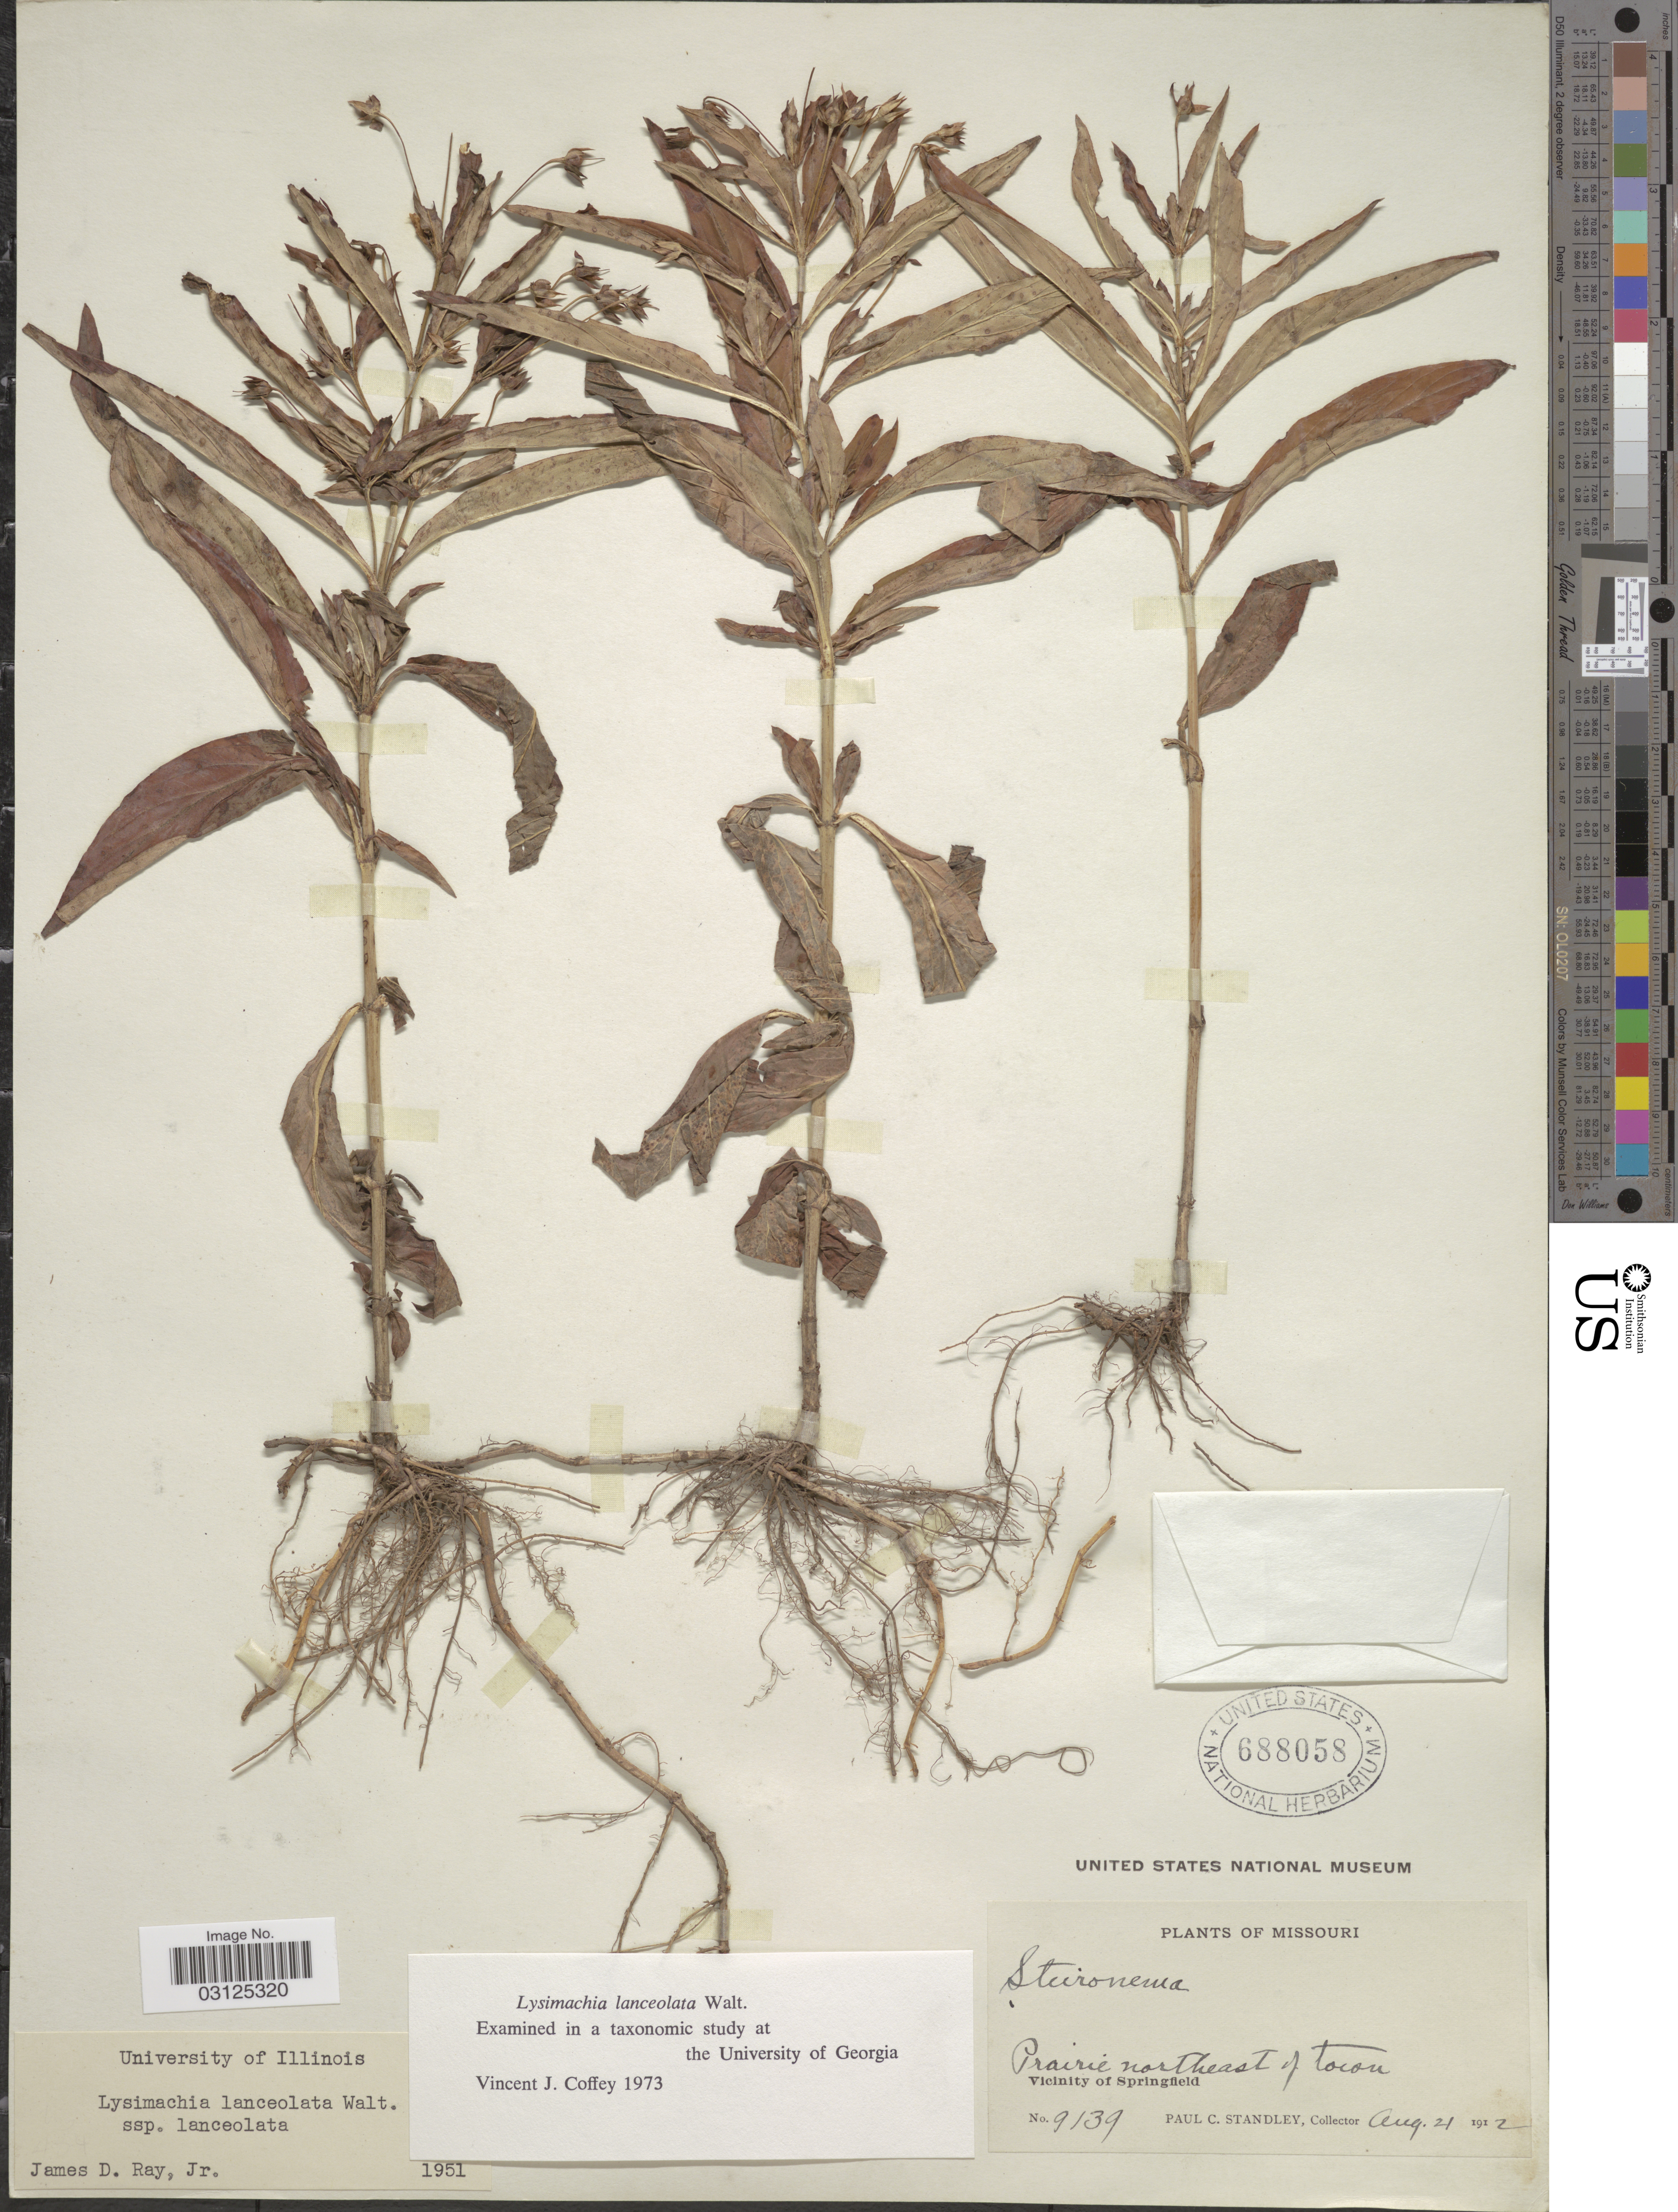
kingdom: Plantae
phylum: Tracheophyta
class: Magnoliopsida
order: Ericales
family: Primulaceae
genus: Steironema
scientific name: Steironema lanceolatum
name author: (Walter) A. Gray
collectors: P. C. Standley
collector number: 9139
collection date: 1912-08-21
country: United States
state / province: Missouri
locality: Prairie northeast of town. Vicinity of Springfield.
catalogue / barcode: US 688058